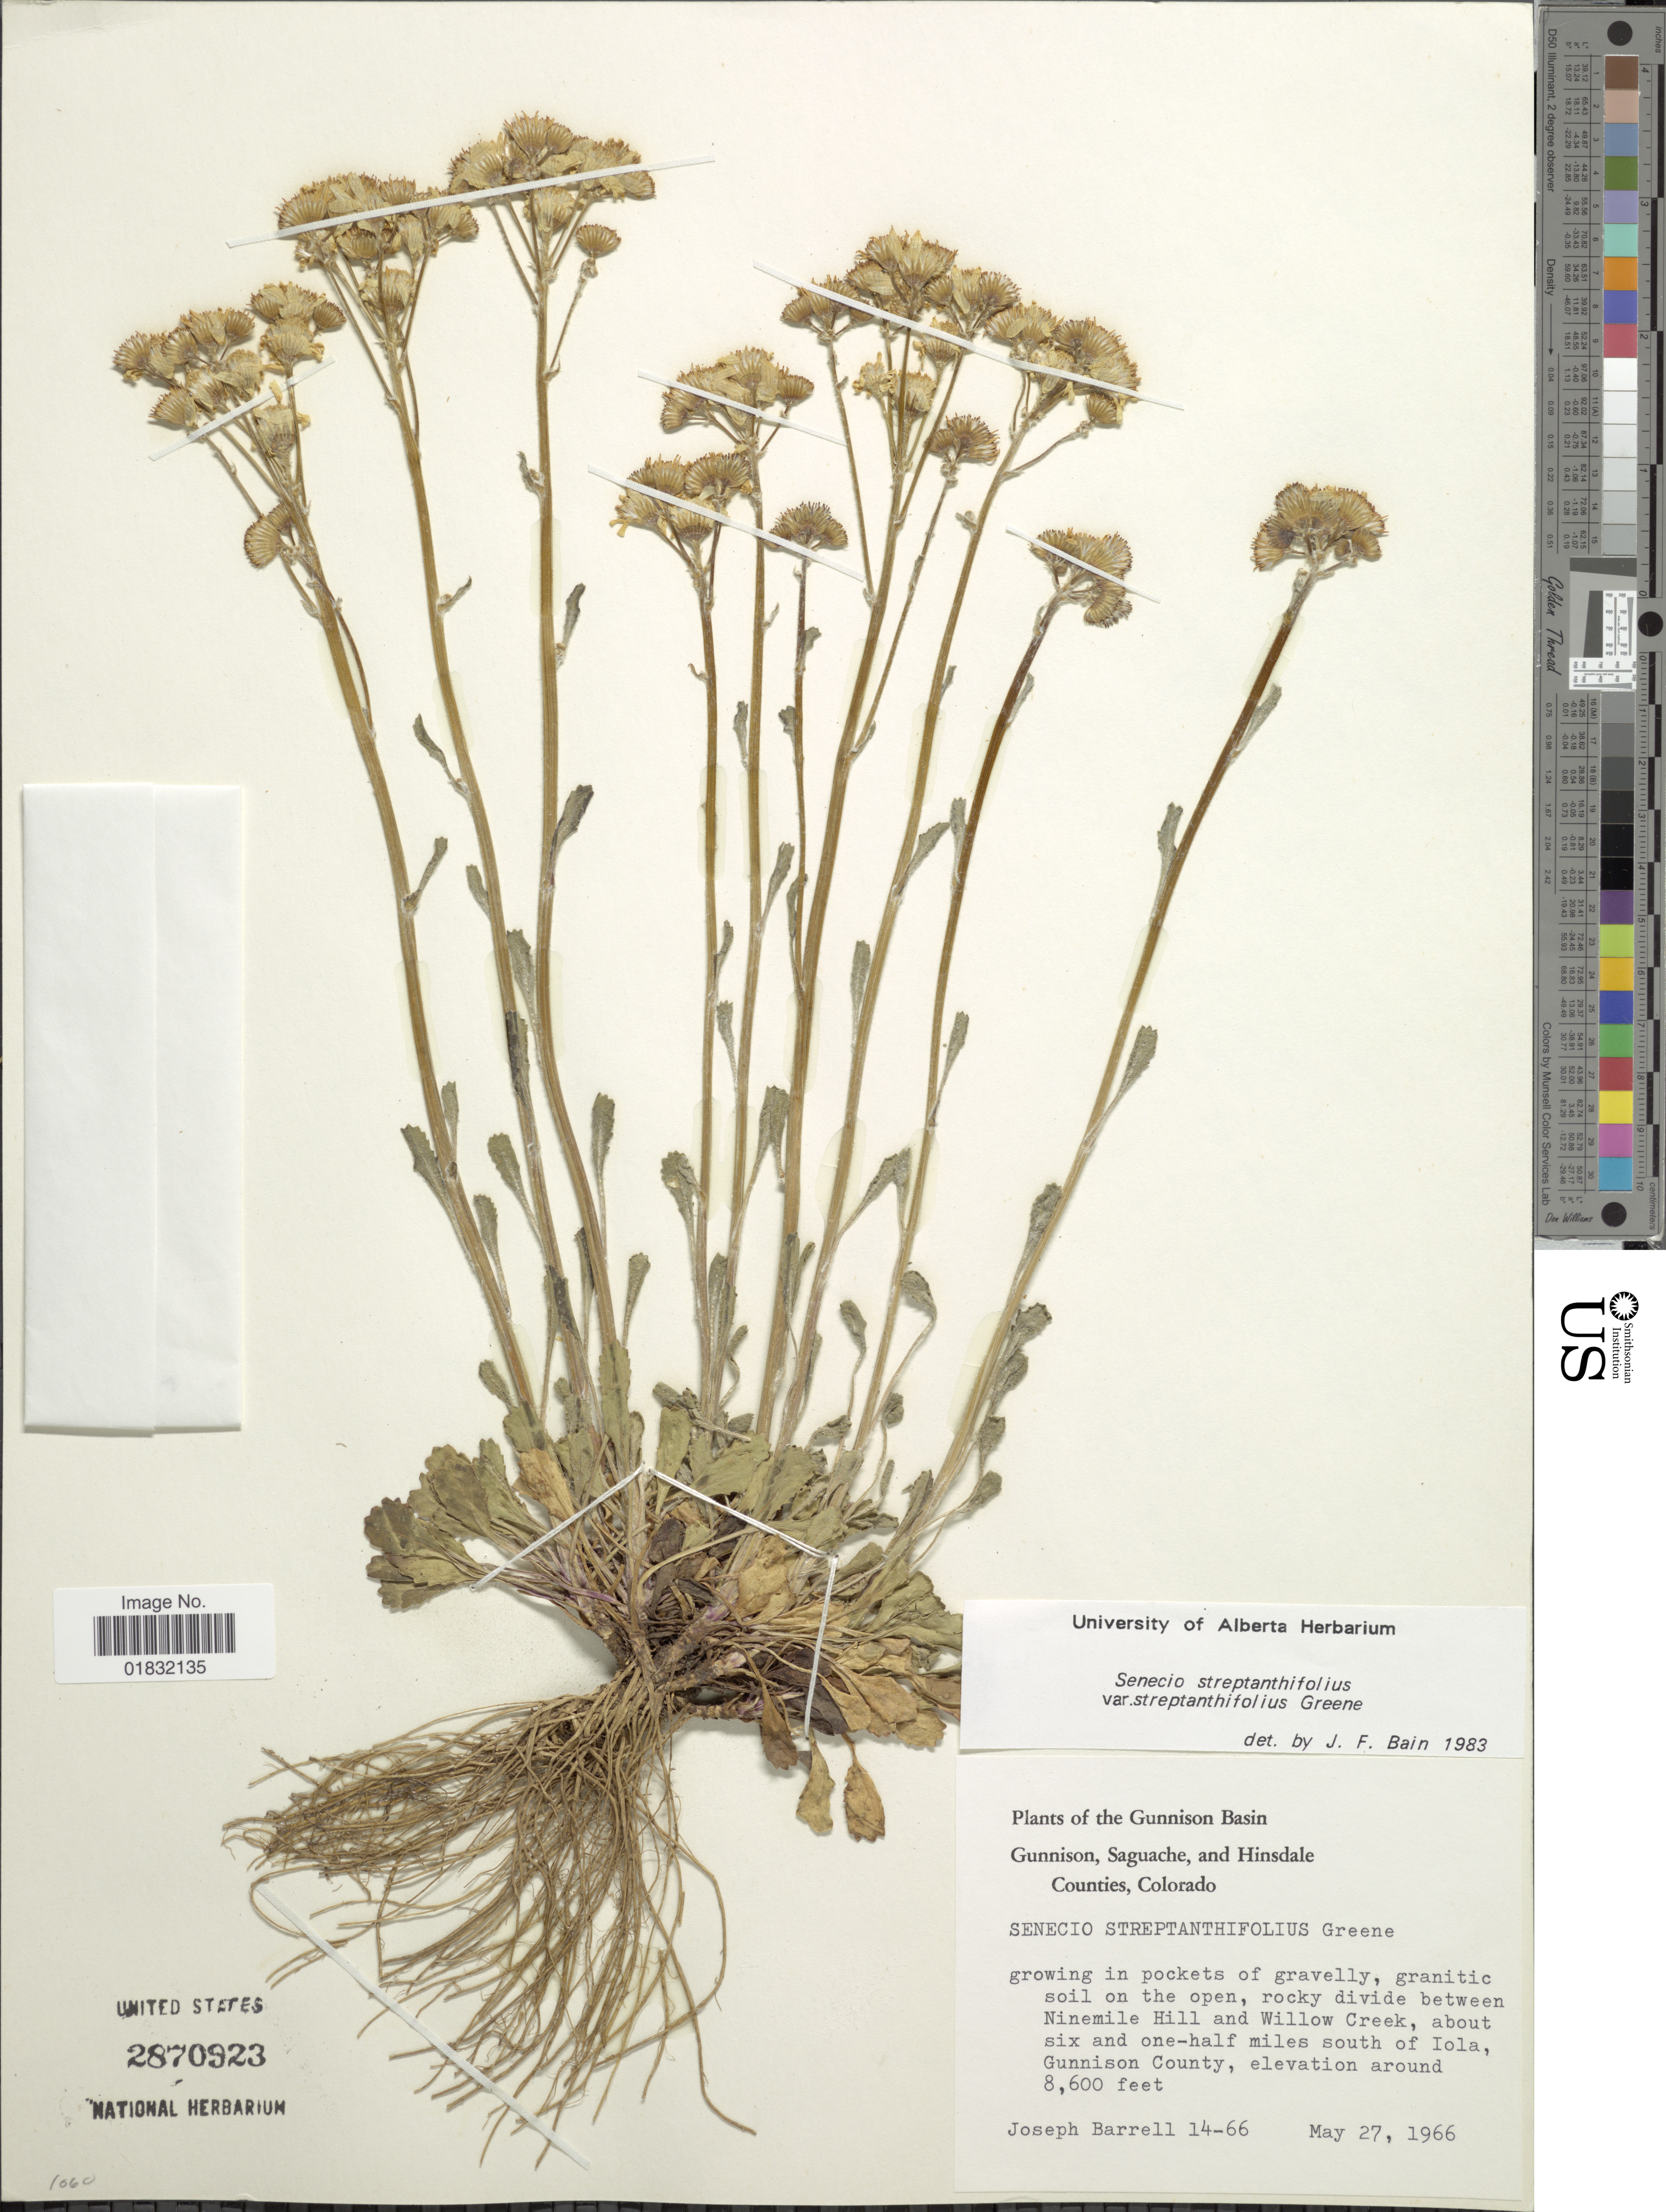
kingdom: Plantae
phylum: Tracheophyta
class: Magnoliopsida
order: Asterales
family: Asteraceae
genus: Packera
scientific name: Packera streptanthifolia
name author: (Greene) W.A. Weber & Á. Löve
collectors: J. Barrell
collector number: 14-66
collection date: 1966-05-27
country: United States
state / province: Colorado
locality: The Gunnison Basin Gunnison, Saguache, and Hinsdale Counties, granictic soil on the open, rocky divide between Ninemile Hill and Willow Creek, about six and one-half miles south of Iola, Gunnison County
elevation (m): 2621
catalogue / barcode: US 2870923